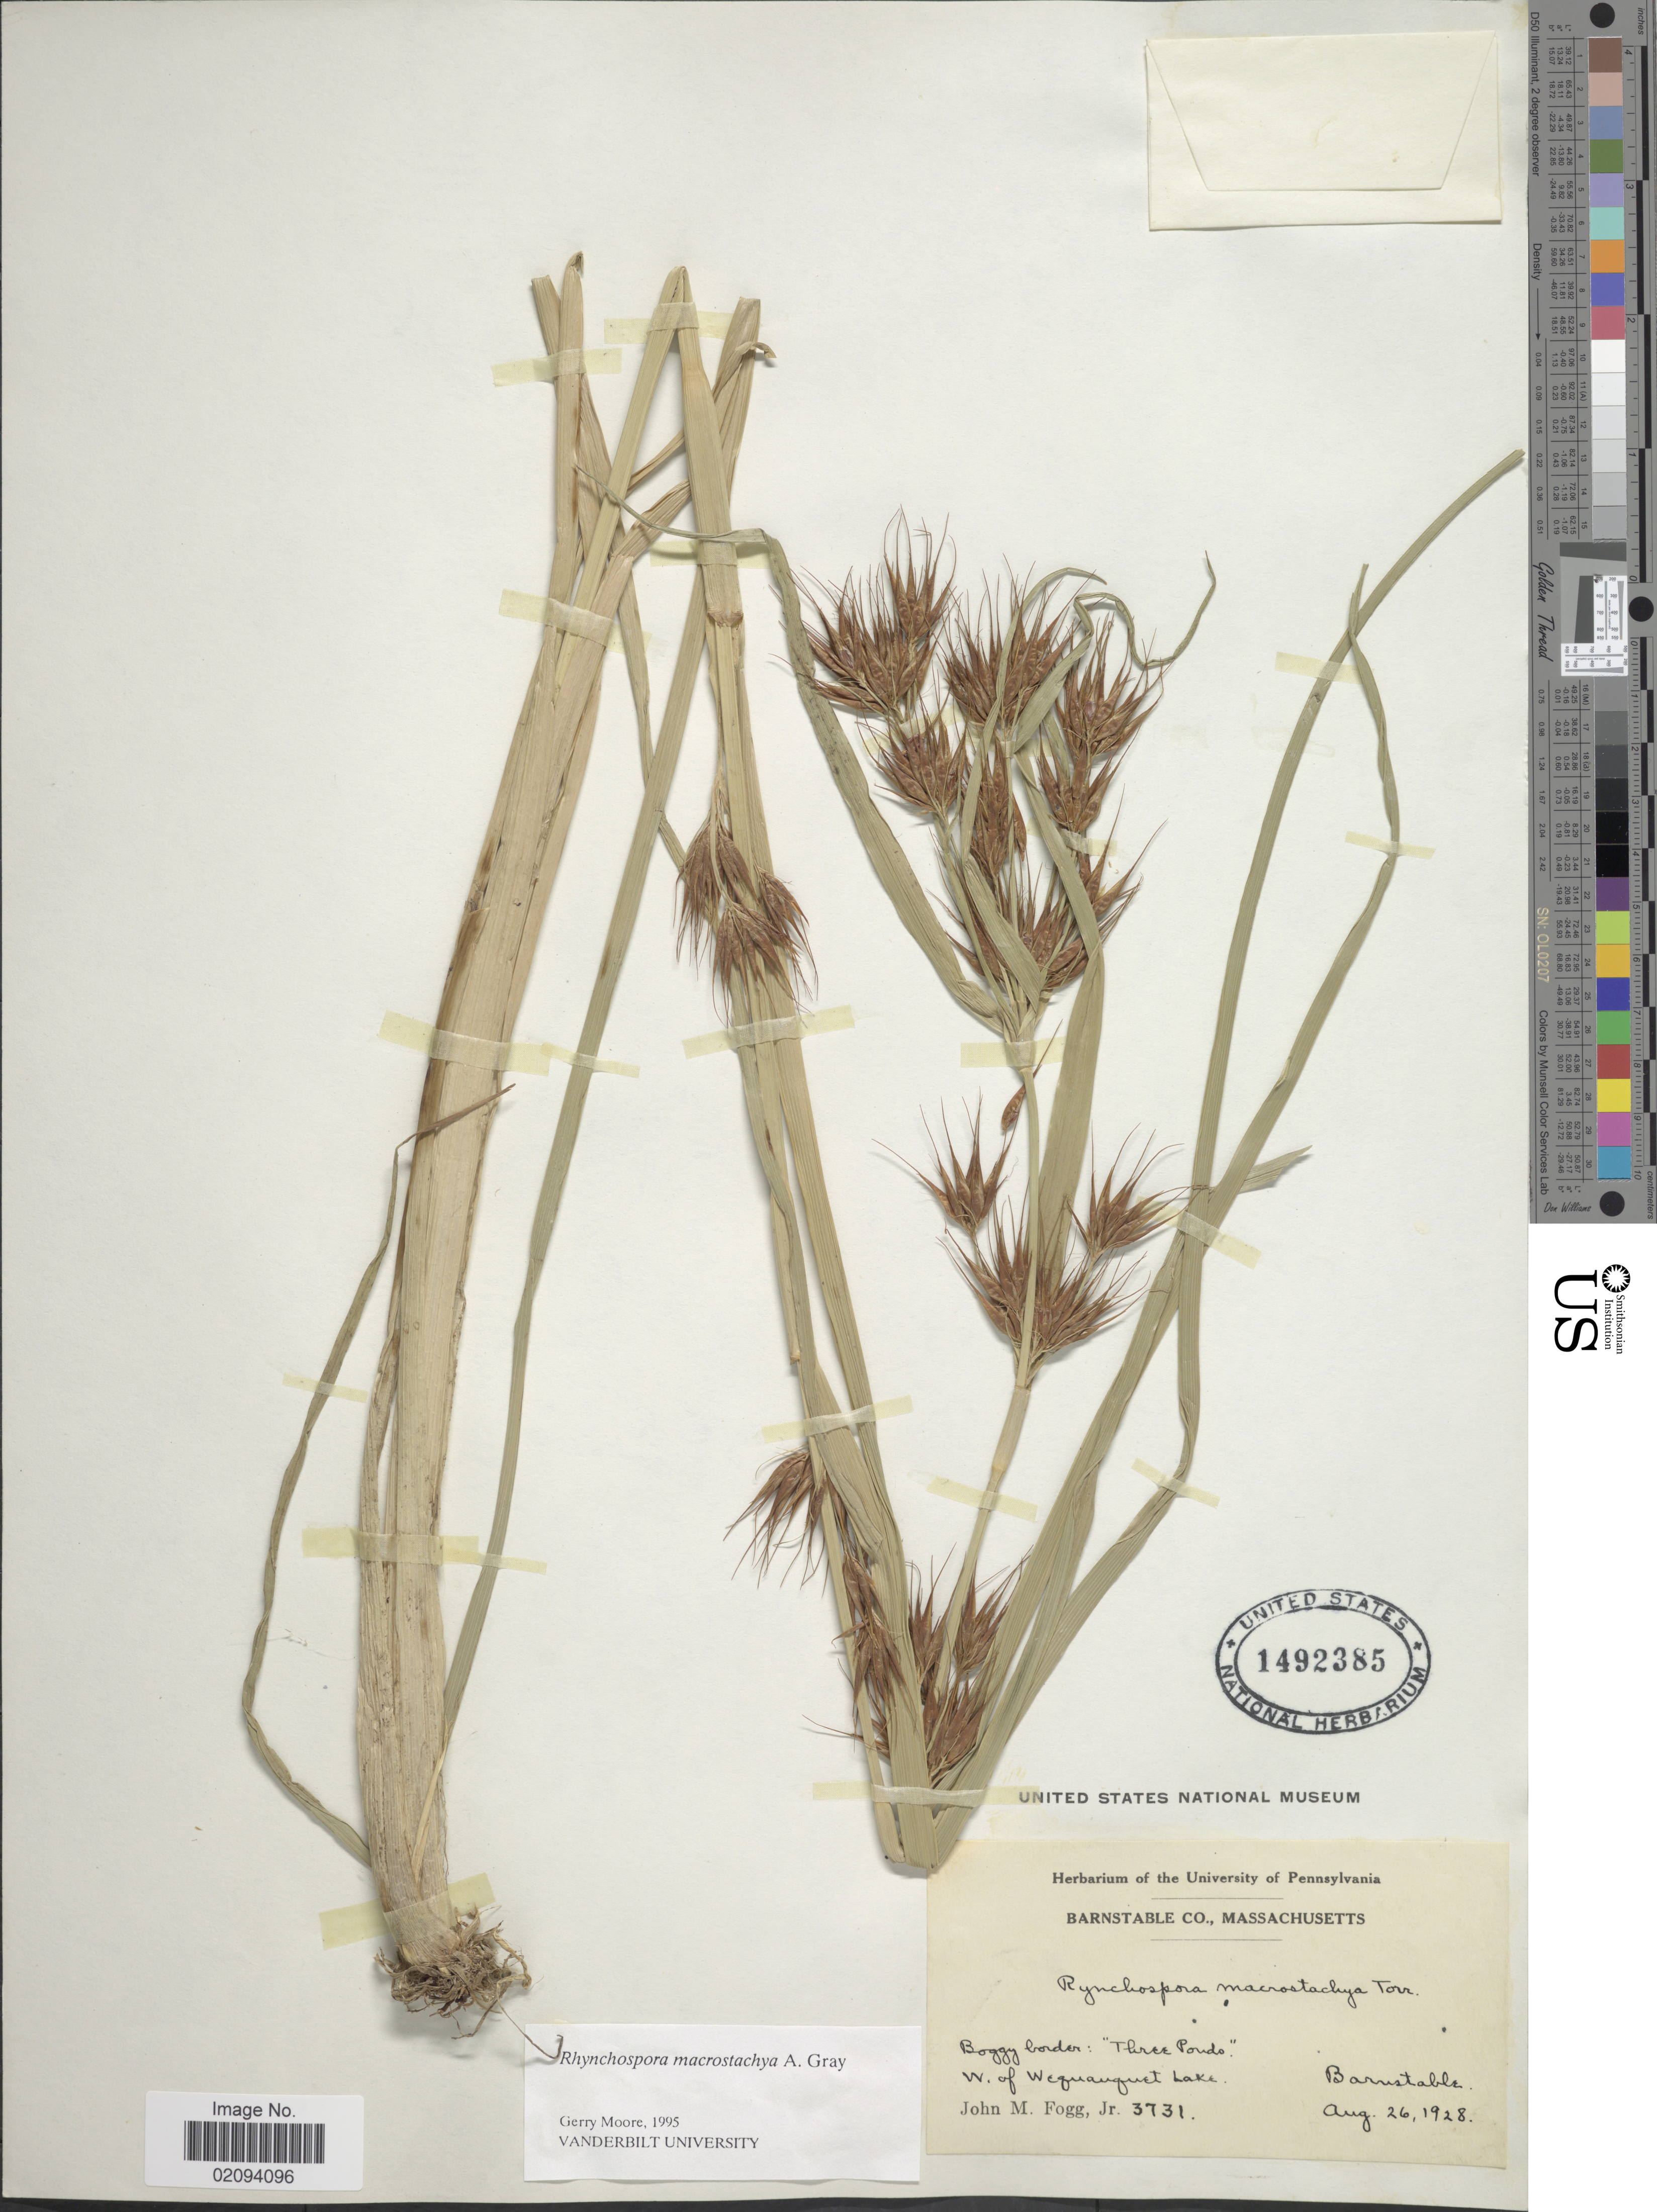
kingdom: Plantae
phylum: Tracheophyta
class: Liliopsida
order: Poales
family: Cyperaceae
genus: Rhynchospora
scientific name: Rhynchospora macrostachya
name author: Torr. ex A. Gray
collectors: J. Fogg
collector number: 3731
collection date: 1928-08-26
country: United States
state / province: Massachusetts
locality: Barnstable Co. Boggy border: "Three Ponds". W. of Wequaquet Lake. Barnstable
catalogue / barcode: US 1492385